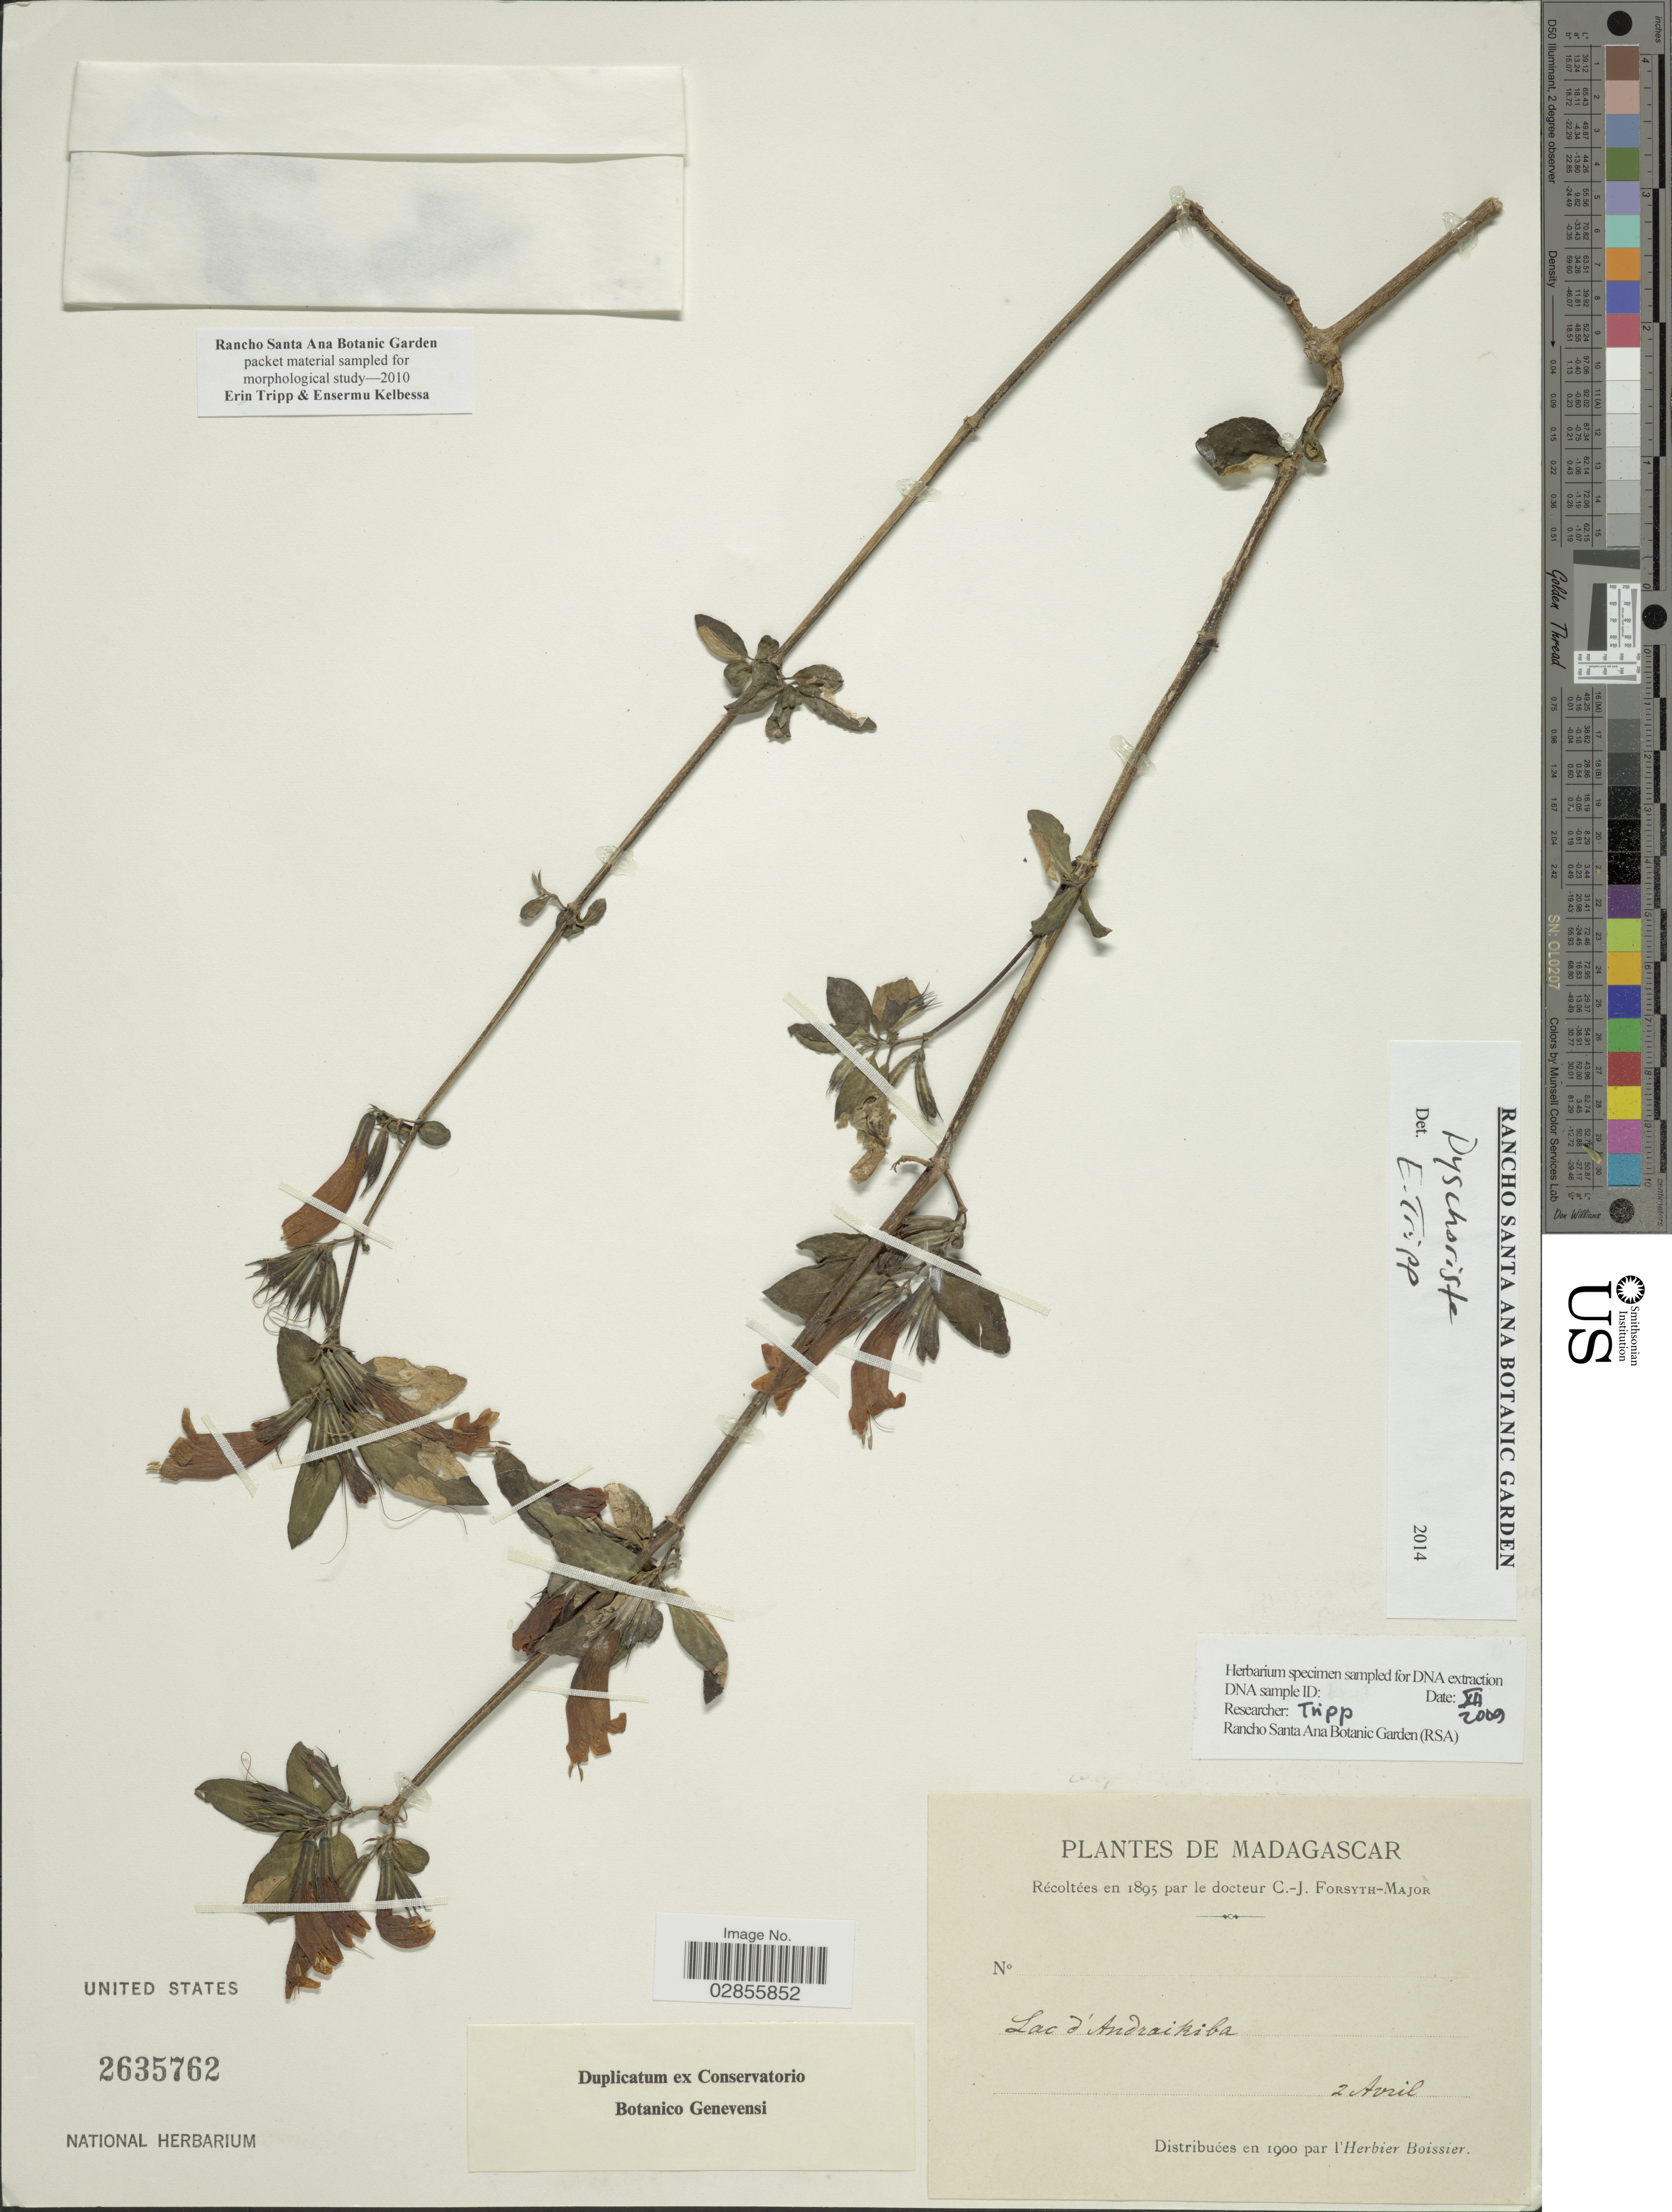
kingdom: Plantae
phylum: Tracheophyta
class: Magnoliopsida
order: Lamiales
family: Acanthaceae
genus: Dyschoriste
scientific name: Dyschoriste sp.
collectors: C. I. Forsyth-Major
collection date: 1895-04-02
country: Madagascar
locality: Lac d'Andraikiba.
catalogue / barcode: US 2635762